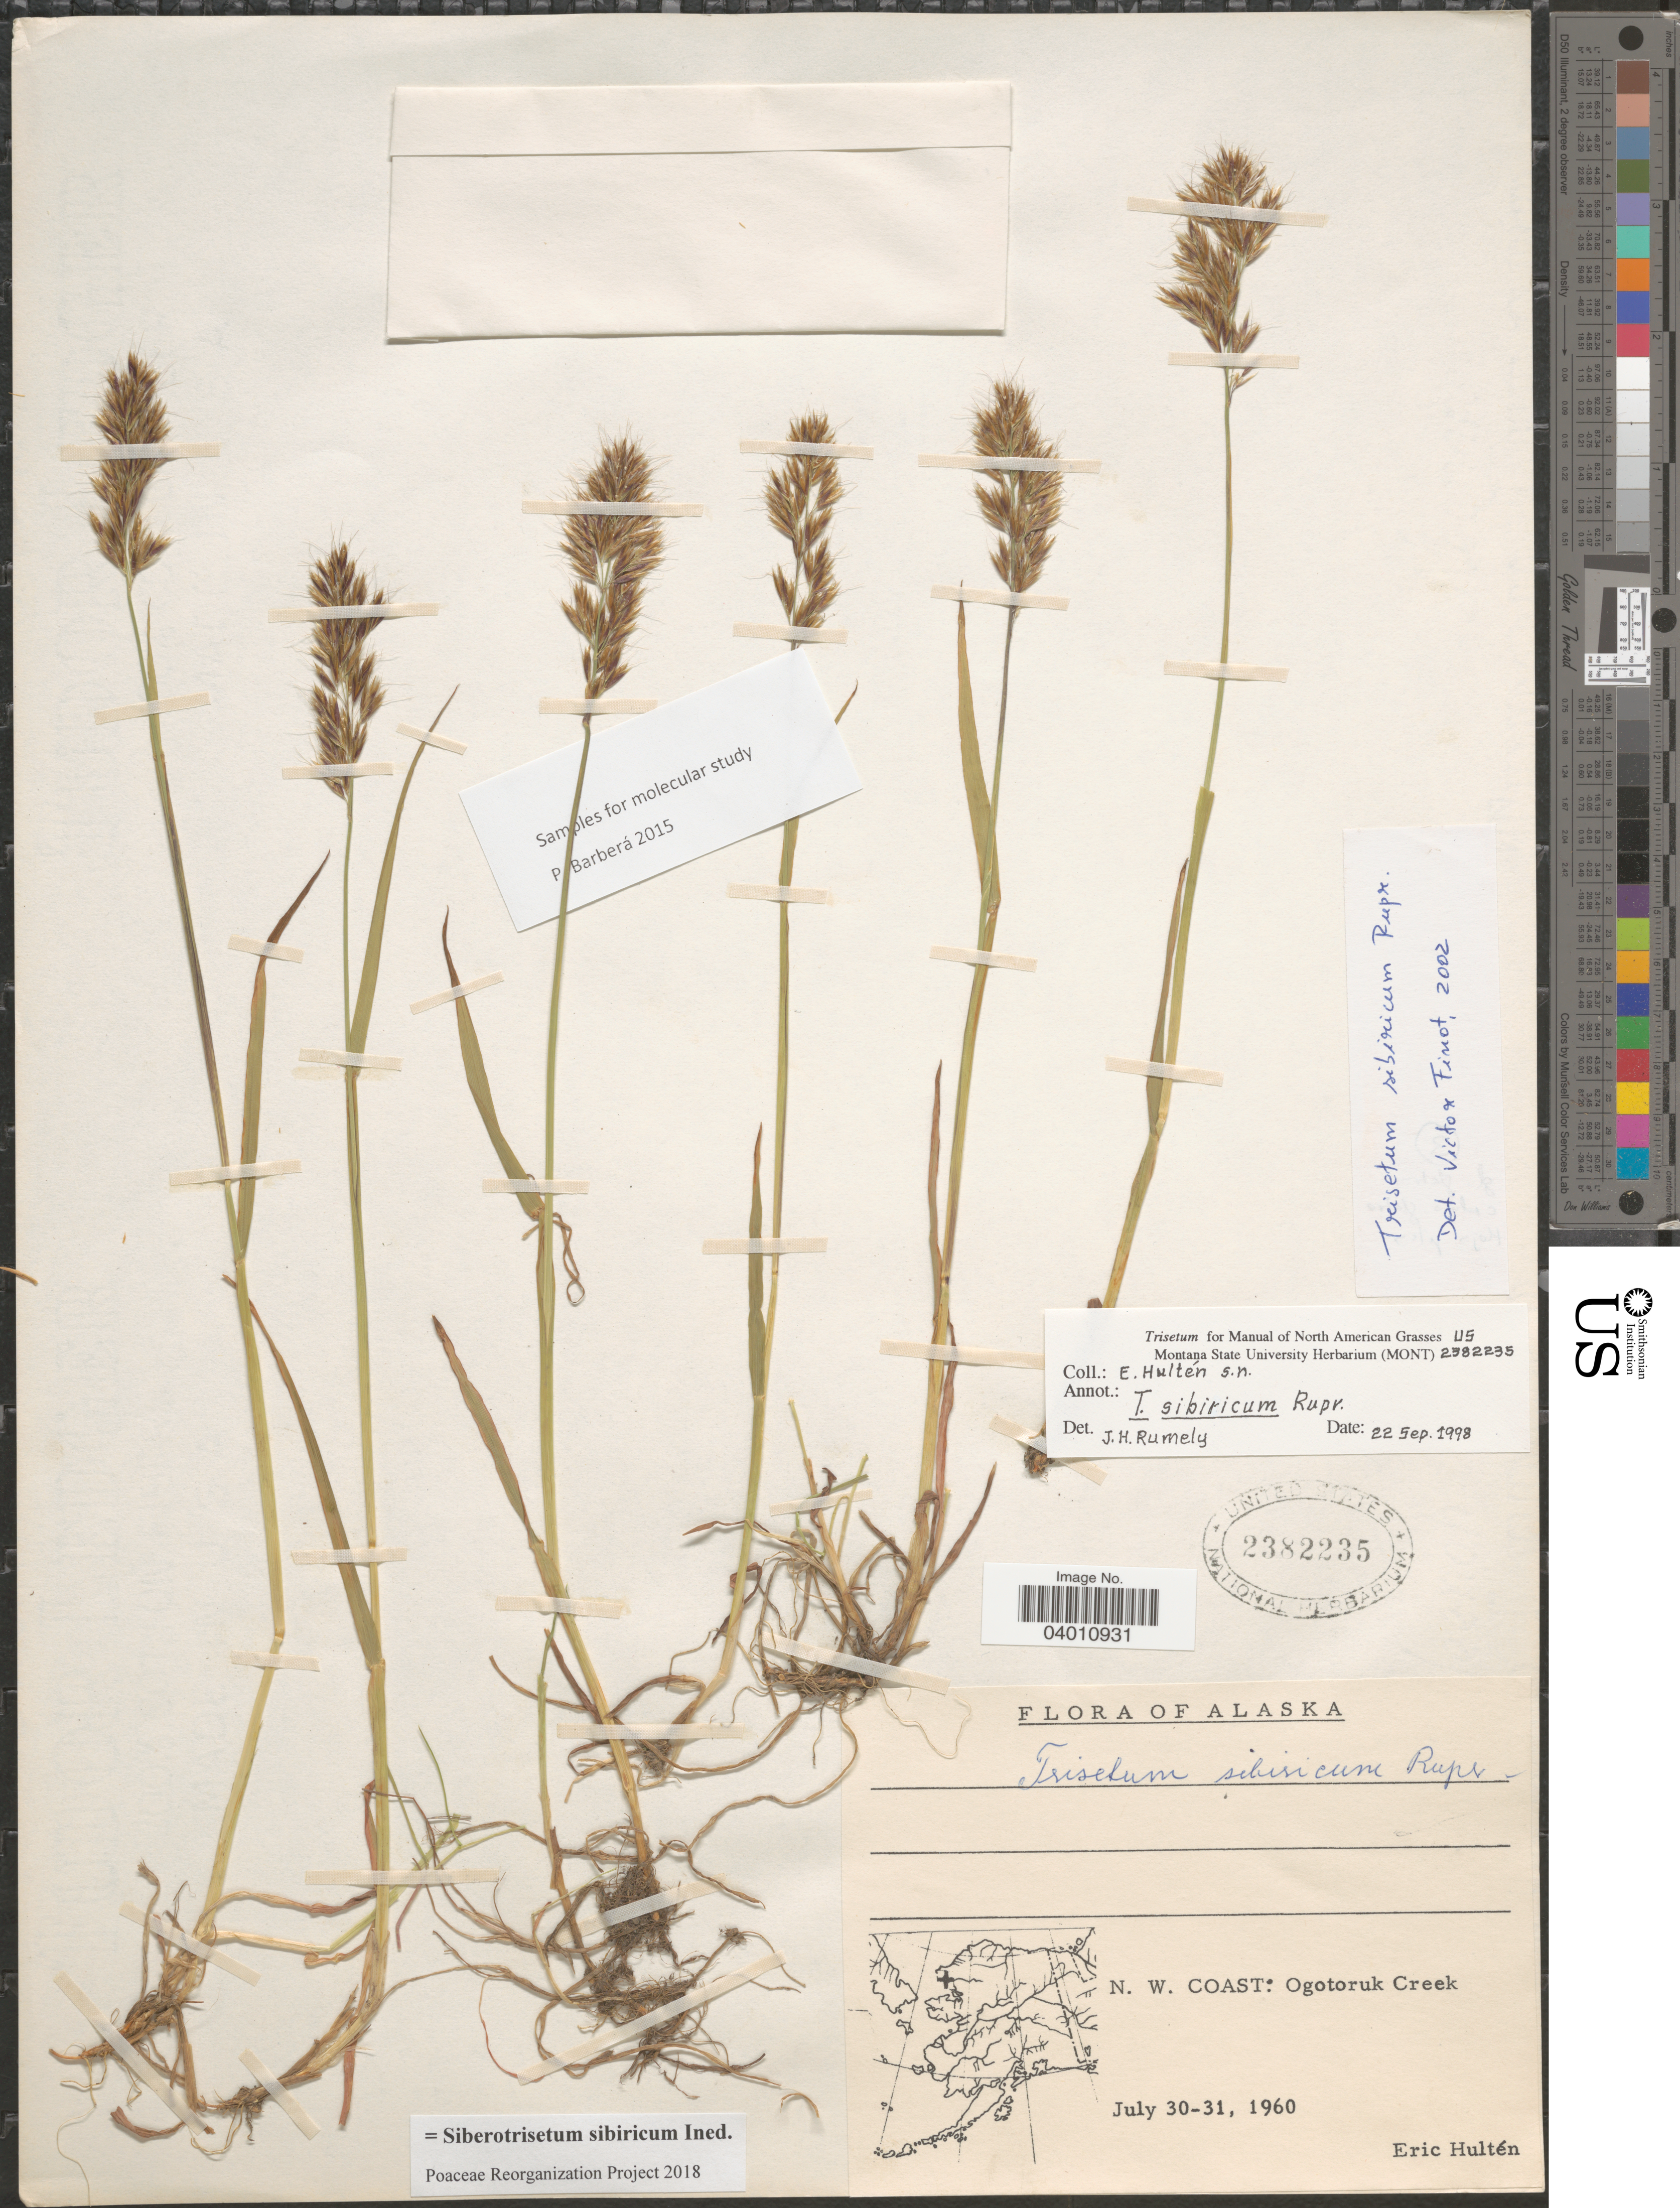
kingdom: Plantae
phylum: Tracheophyta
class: Liliopsida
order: Poales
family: Poaceae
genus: Sibirotrisetum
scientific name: Sibirotrisetum sibiricum (Rupr.) P. Barberá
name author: (Rupr.) Barberá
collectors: E. G. Hultén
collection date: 1960-07-30/1960-07-31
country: United States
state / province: Alaska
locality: N.W. Coast: Ogotoruk Creek.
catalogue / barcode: US 2382235